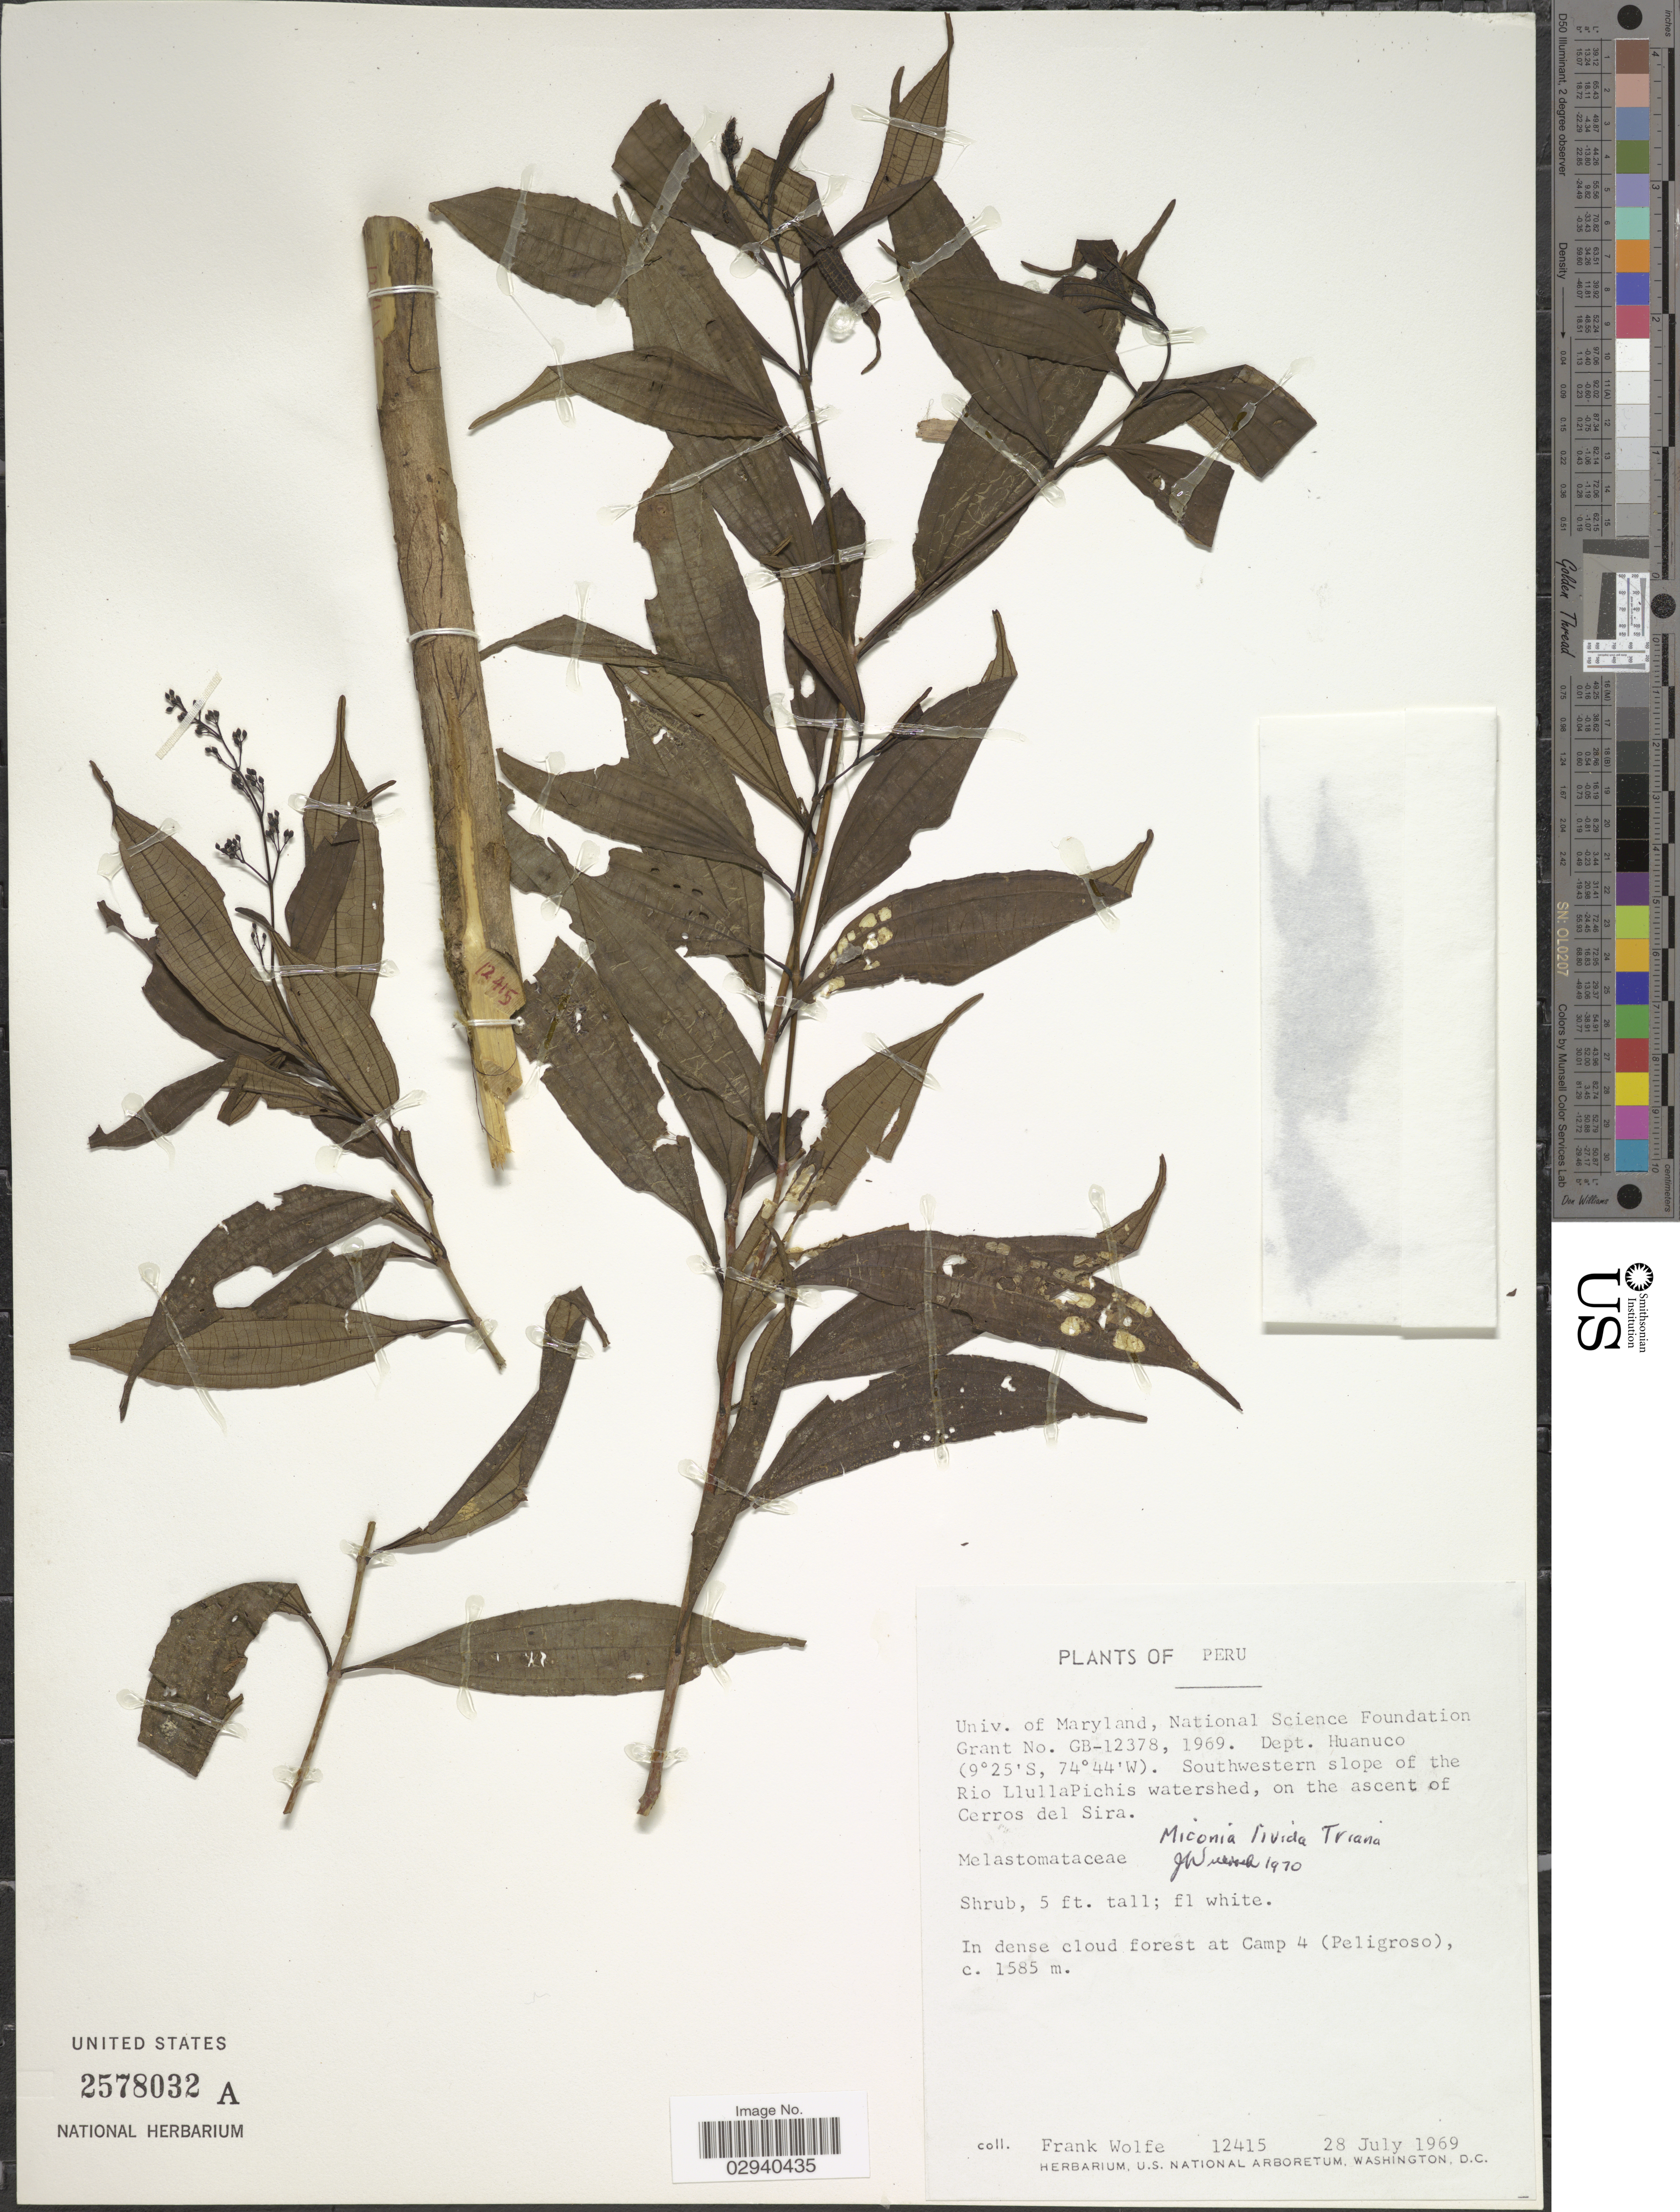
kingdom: Plantae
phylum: Tracheophyta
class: Magnoliopsida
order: Myrtales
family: Melastomataceae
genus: Miconia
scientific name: Miconia livida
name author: Triana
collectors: F. Wolfe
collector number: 12415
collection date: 1969-07-28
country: Peru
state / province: Huánuco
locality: Southwestern slope of the Rio LlullaPichis watershed, on the ascent of Cerros del Sira.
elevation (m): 1585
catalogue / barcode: US 2578032A